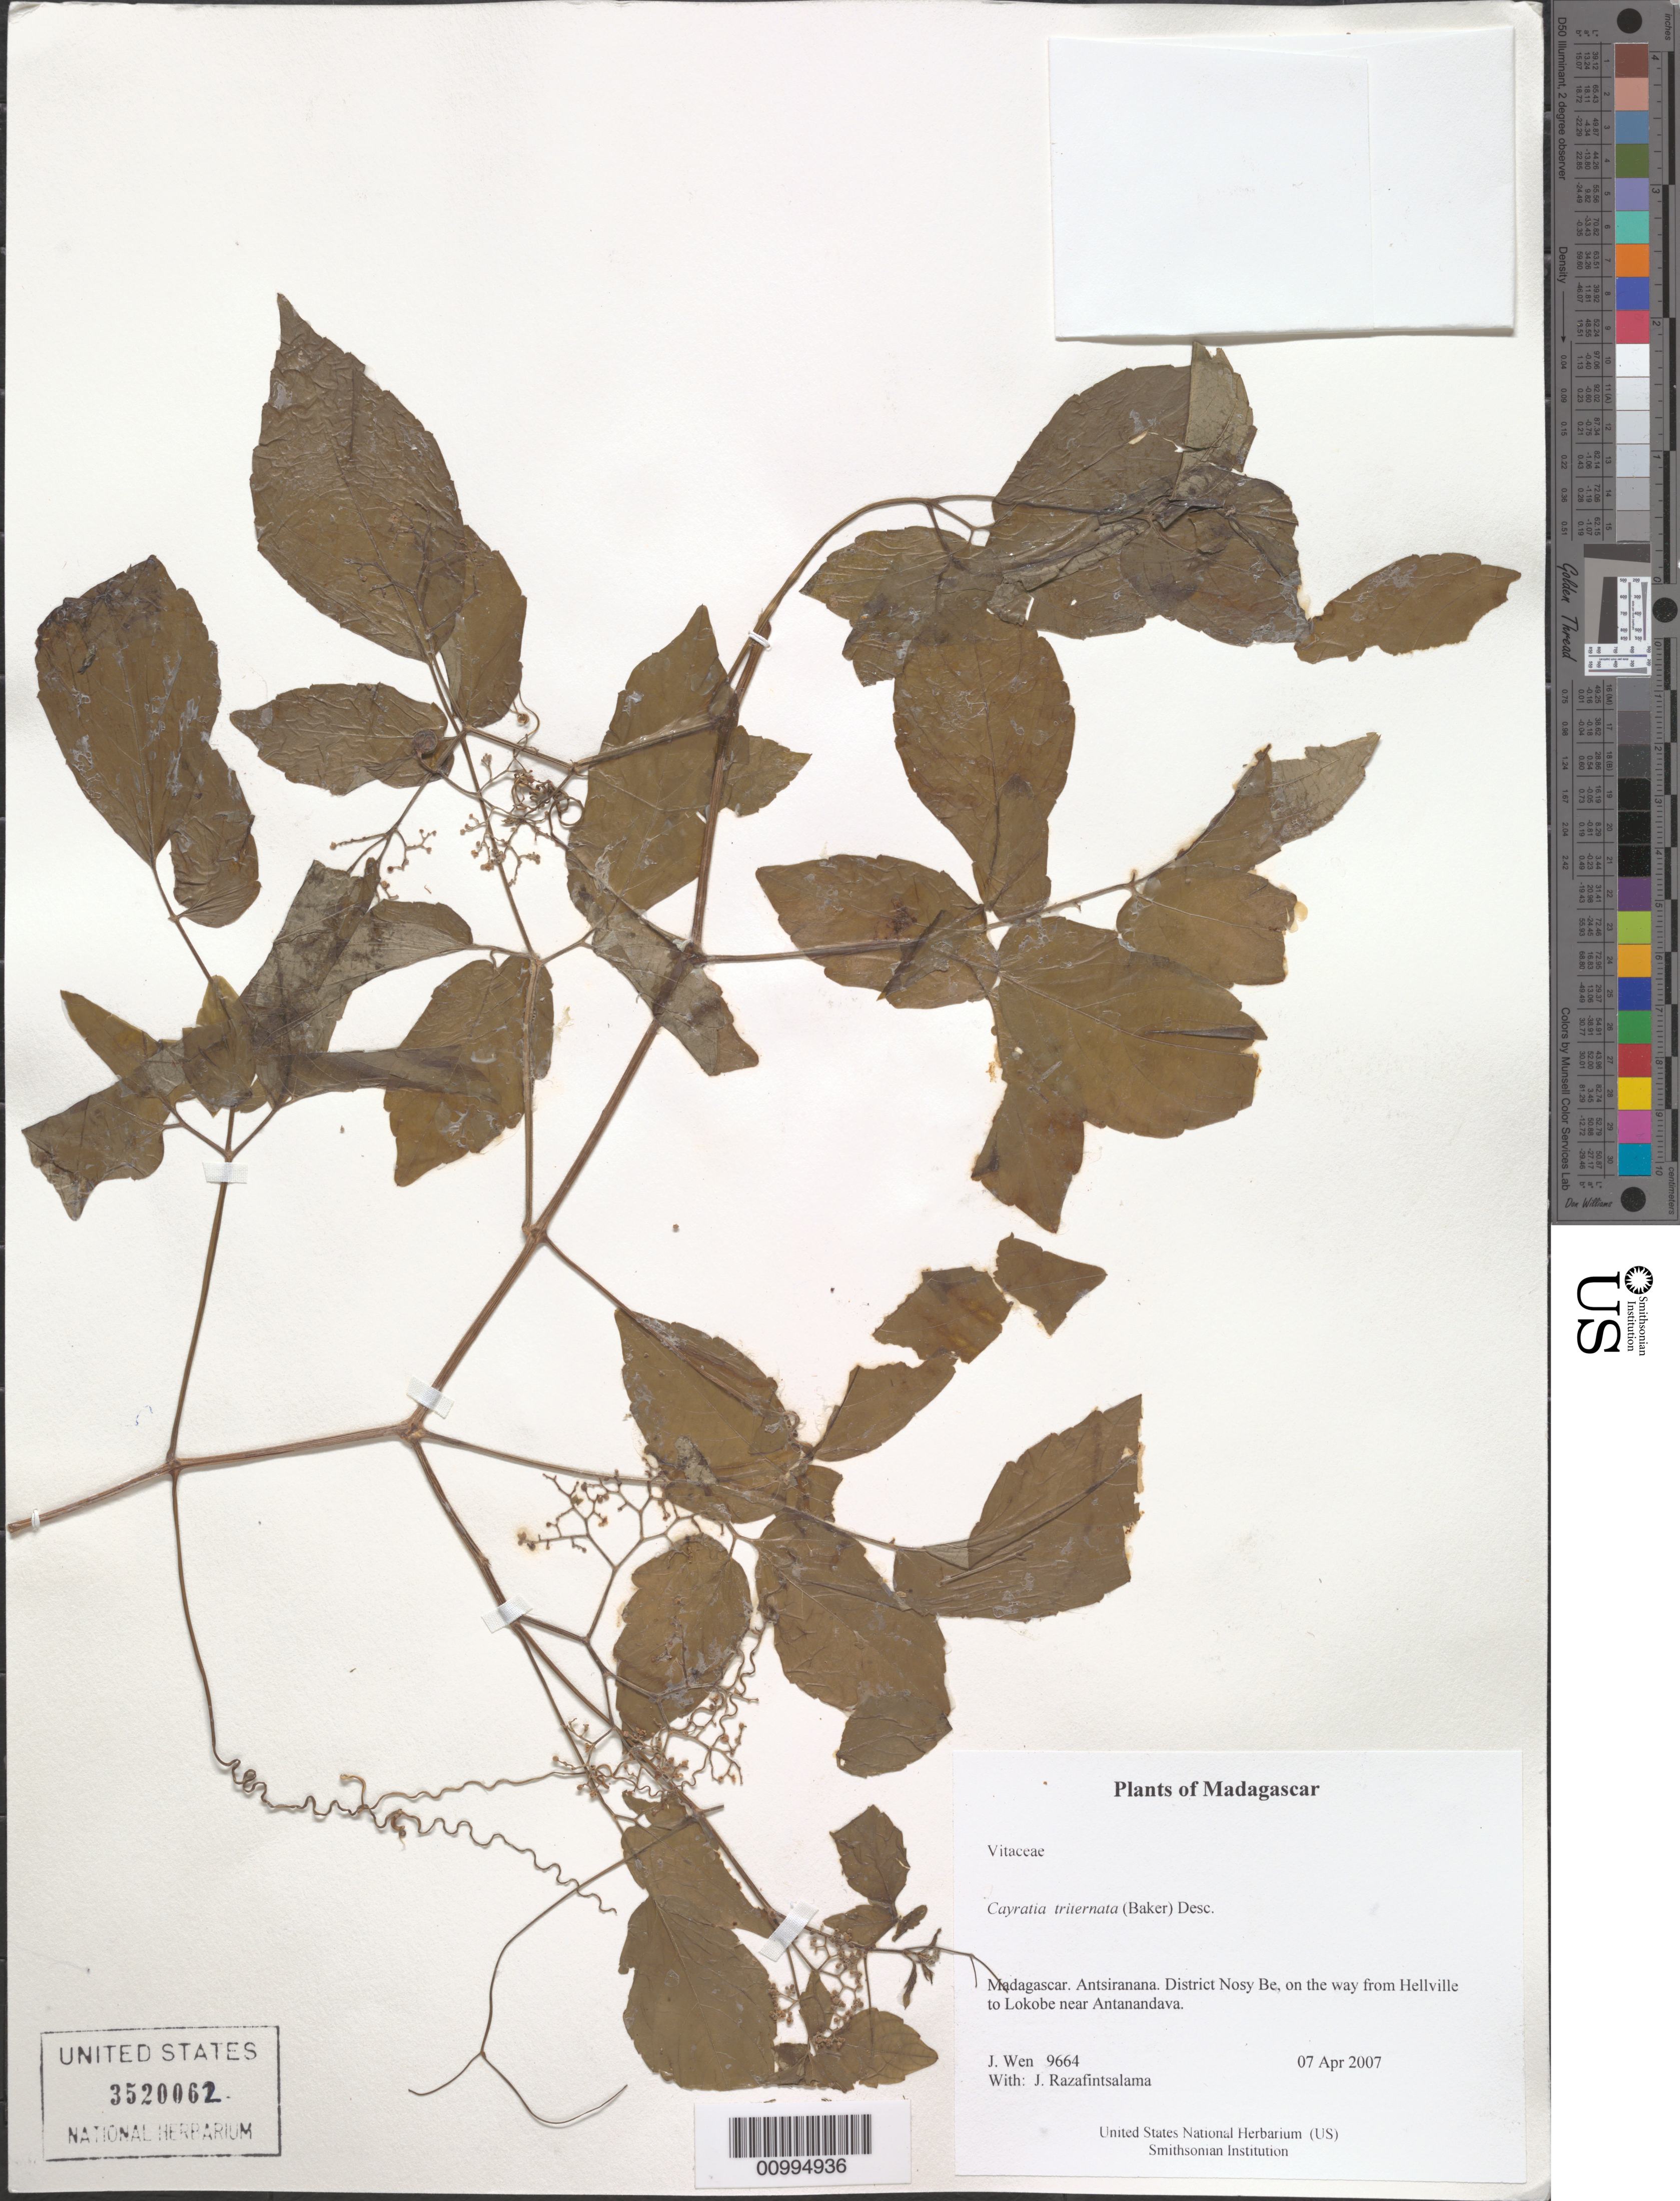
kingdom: Plantae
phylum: Tracheophyta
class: Magnoliopsida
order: Vitales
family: Vitaceae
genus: Cayratia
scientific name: Cayratia triternata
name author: (Baker) Desc.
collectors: J. Wen & J. Razafintsalama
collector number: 9664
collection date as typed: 07 Apr 2007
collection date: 2007-04-07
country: Madagascar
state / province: Diana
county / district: Nosy Be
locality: District Nosy Be, on the way from Hellville to Lokobe near Antanandava.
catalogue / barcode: US 3520062